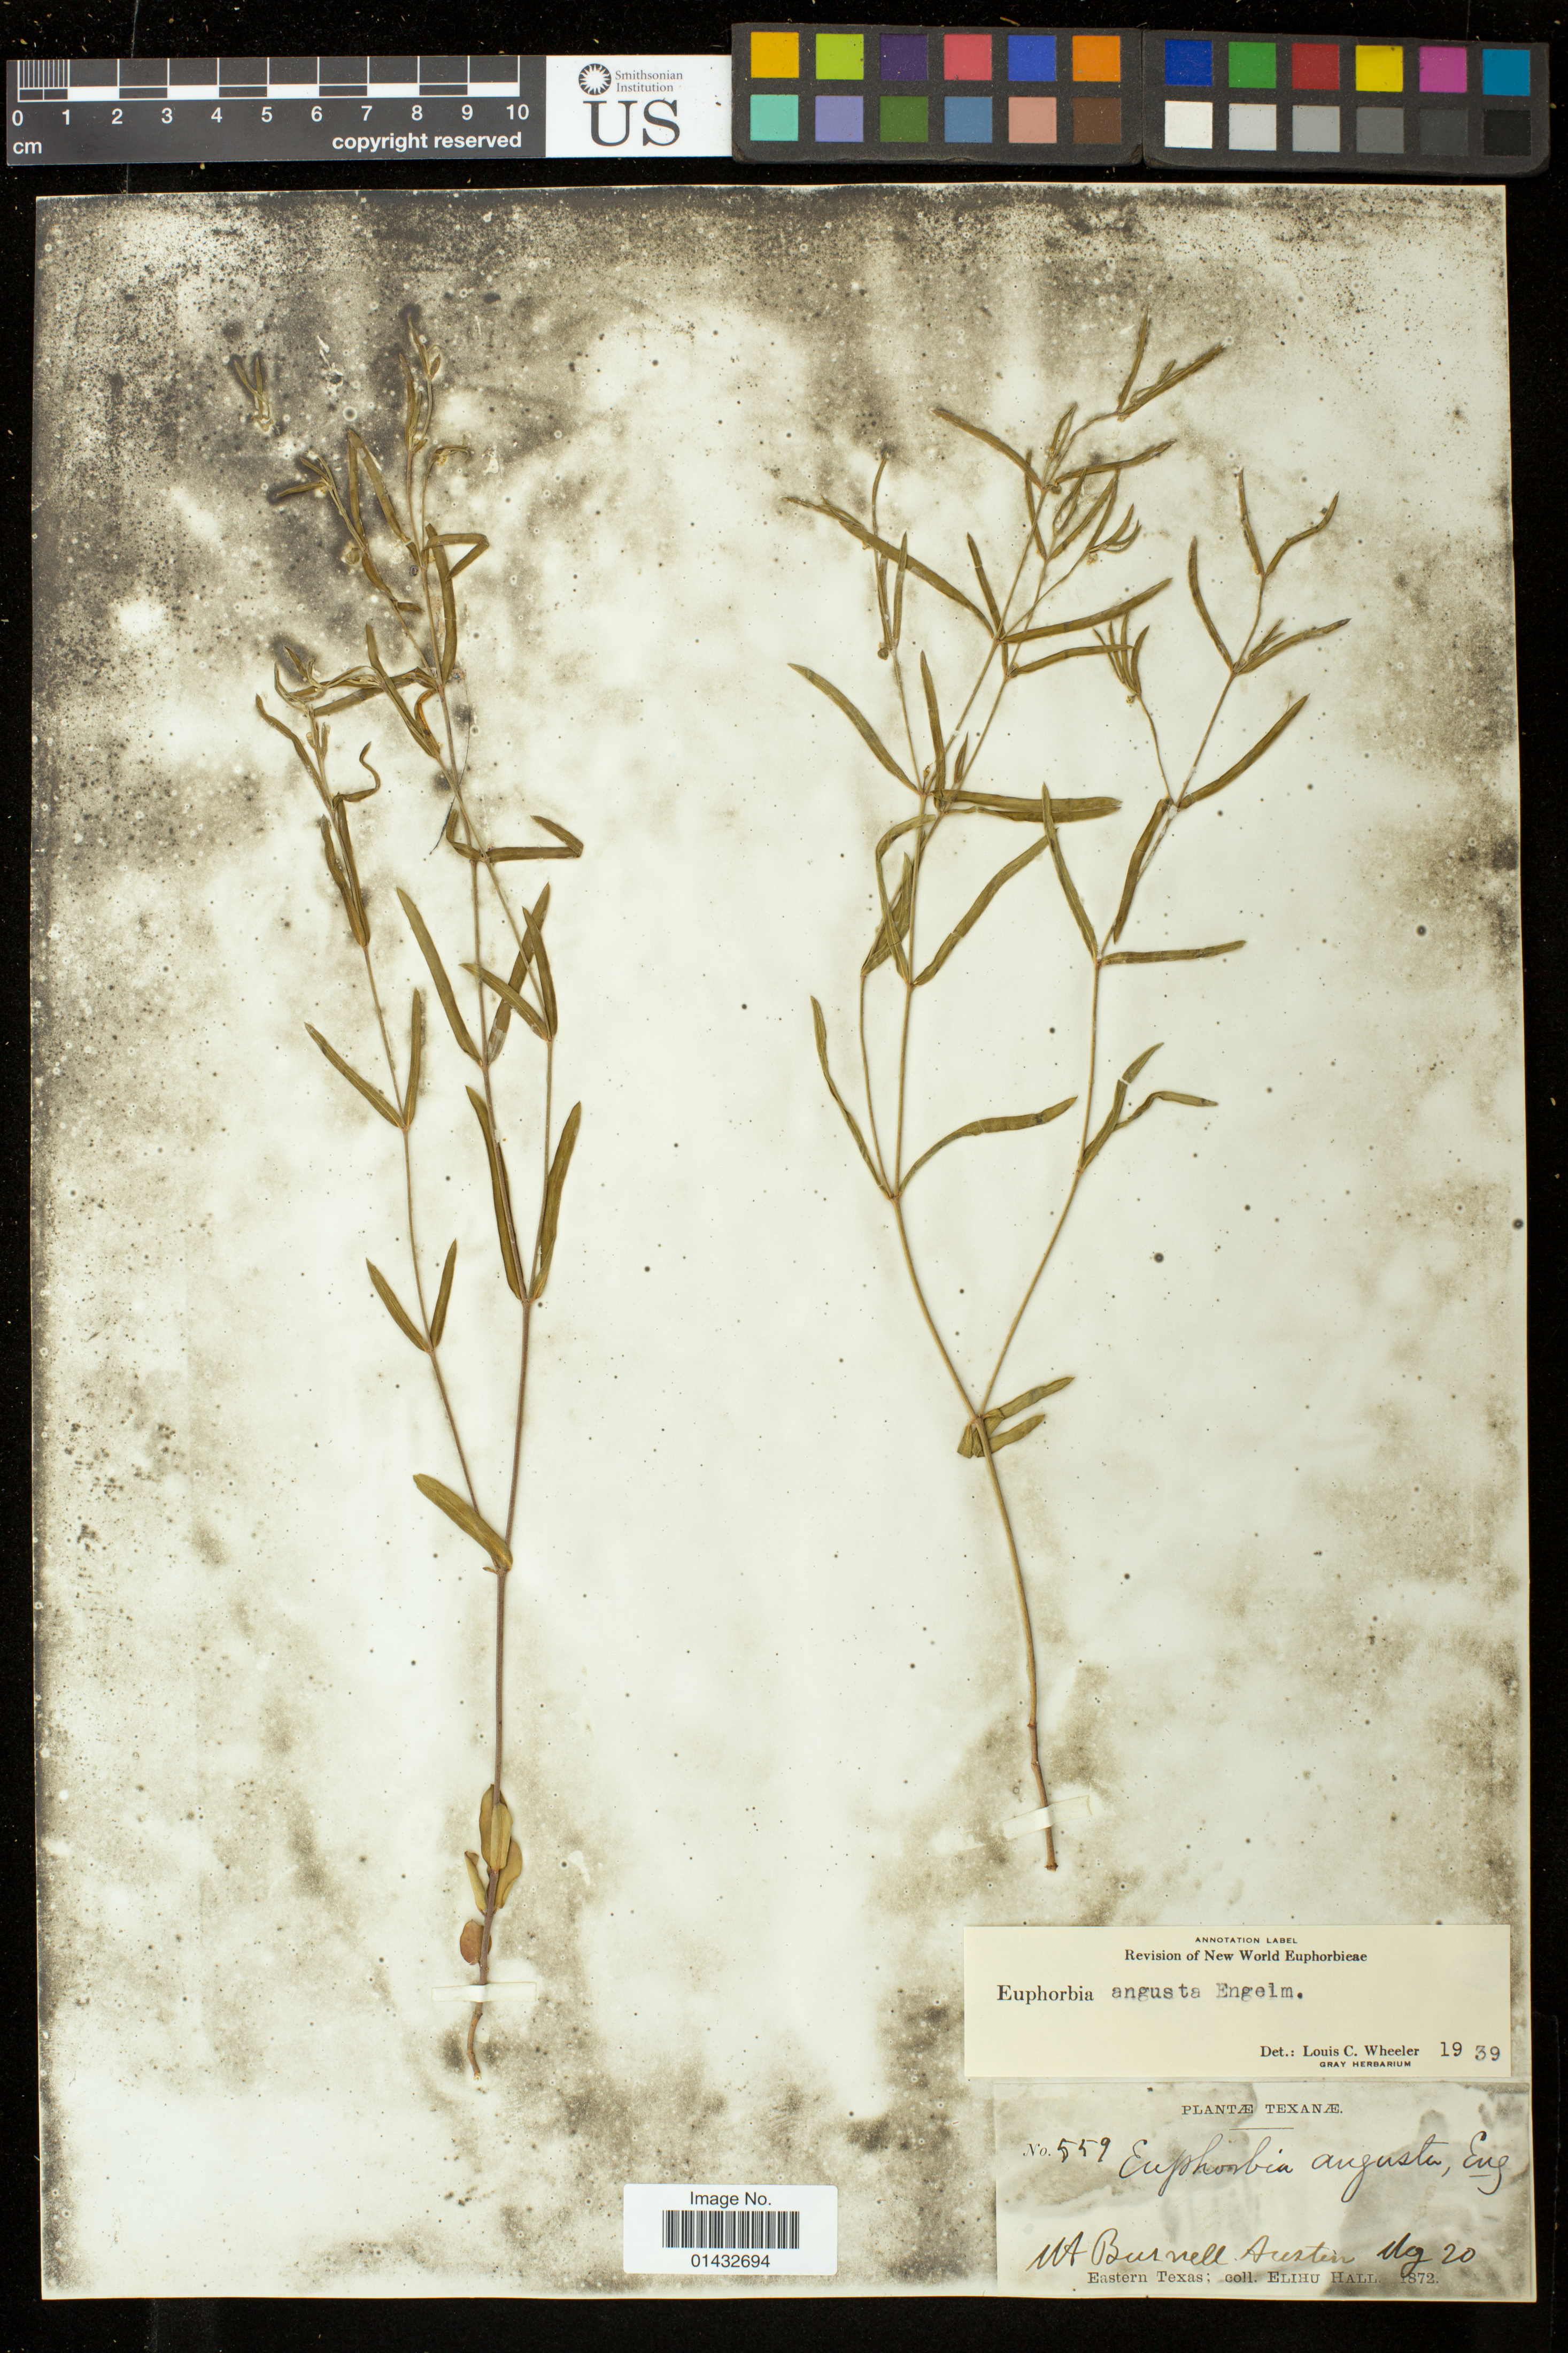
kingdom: Plantae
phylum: Tracheophyta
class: Magnoliopsida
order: Malpighiales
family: Euphorbiaceae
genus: Euphorbia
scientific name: Euphorbia angusta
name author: Engelm. in Emory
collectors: E. Hall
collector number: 559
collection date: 1872-05-20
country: United States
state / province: Texas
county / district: Travis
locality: Mt Burnell, Austin